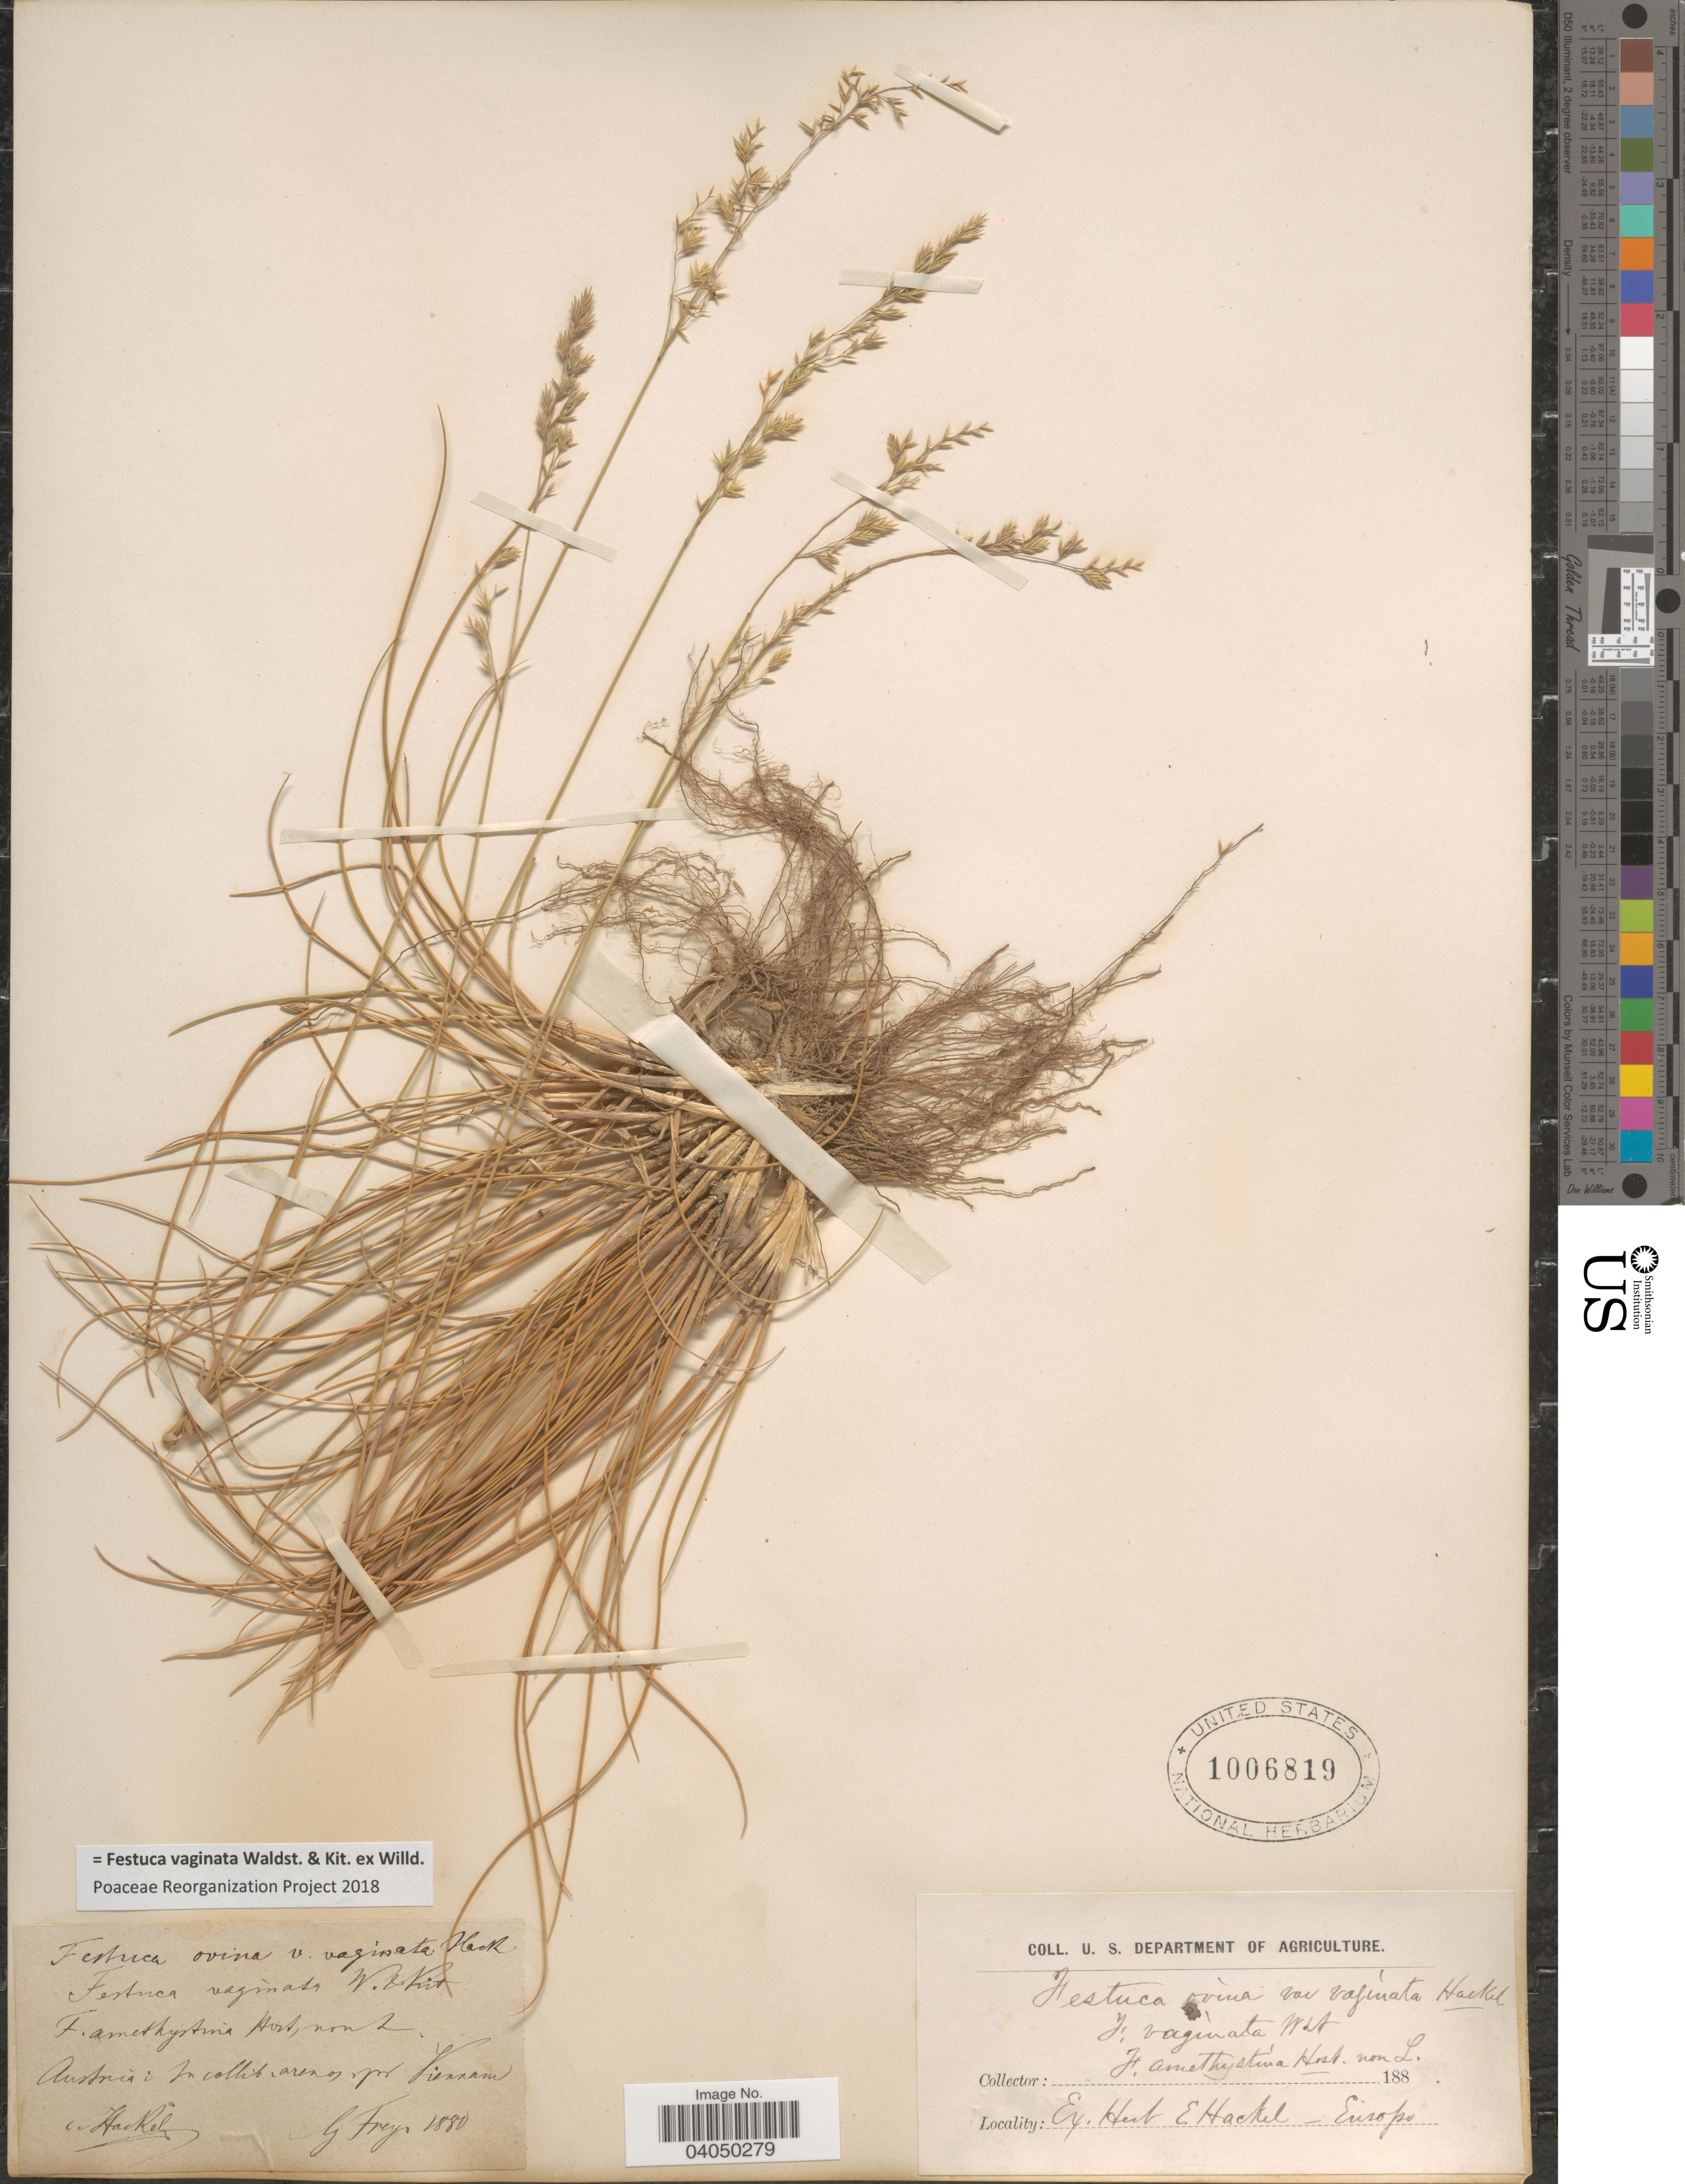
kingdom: Plantae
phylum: Tracheophyta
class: Liliopsida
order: Poales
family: Poaceae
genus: Festuca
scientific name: Festuca vaginata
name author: Waldst. & Kit. ex Willd.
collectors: J. Freyn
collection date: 1880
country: Austria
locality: In collib. arenos. pr. Viannam.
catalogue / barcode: US 1006819